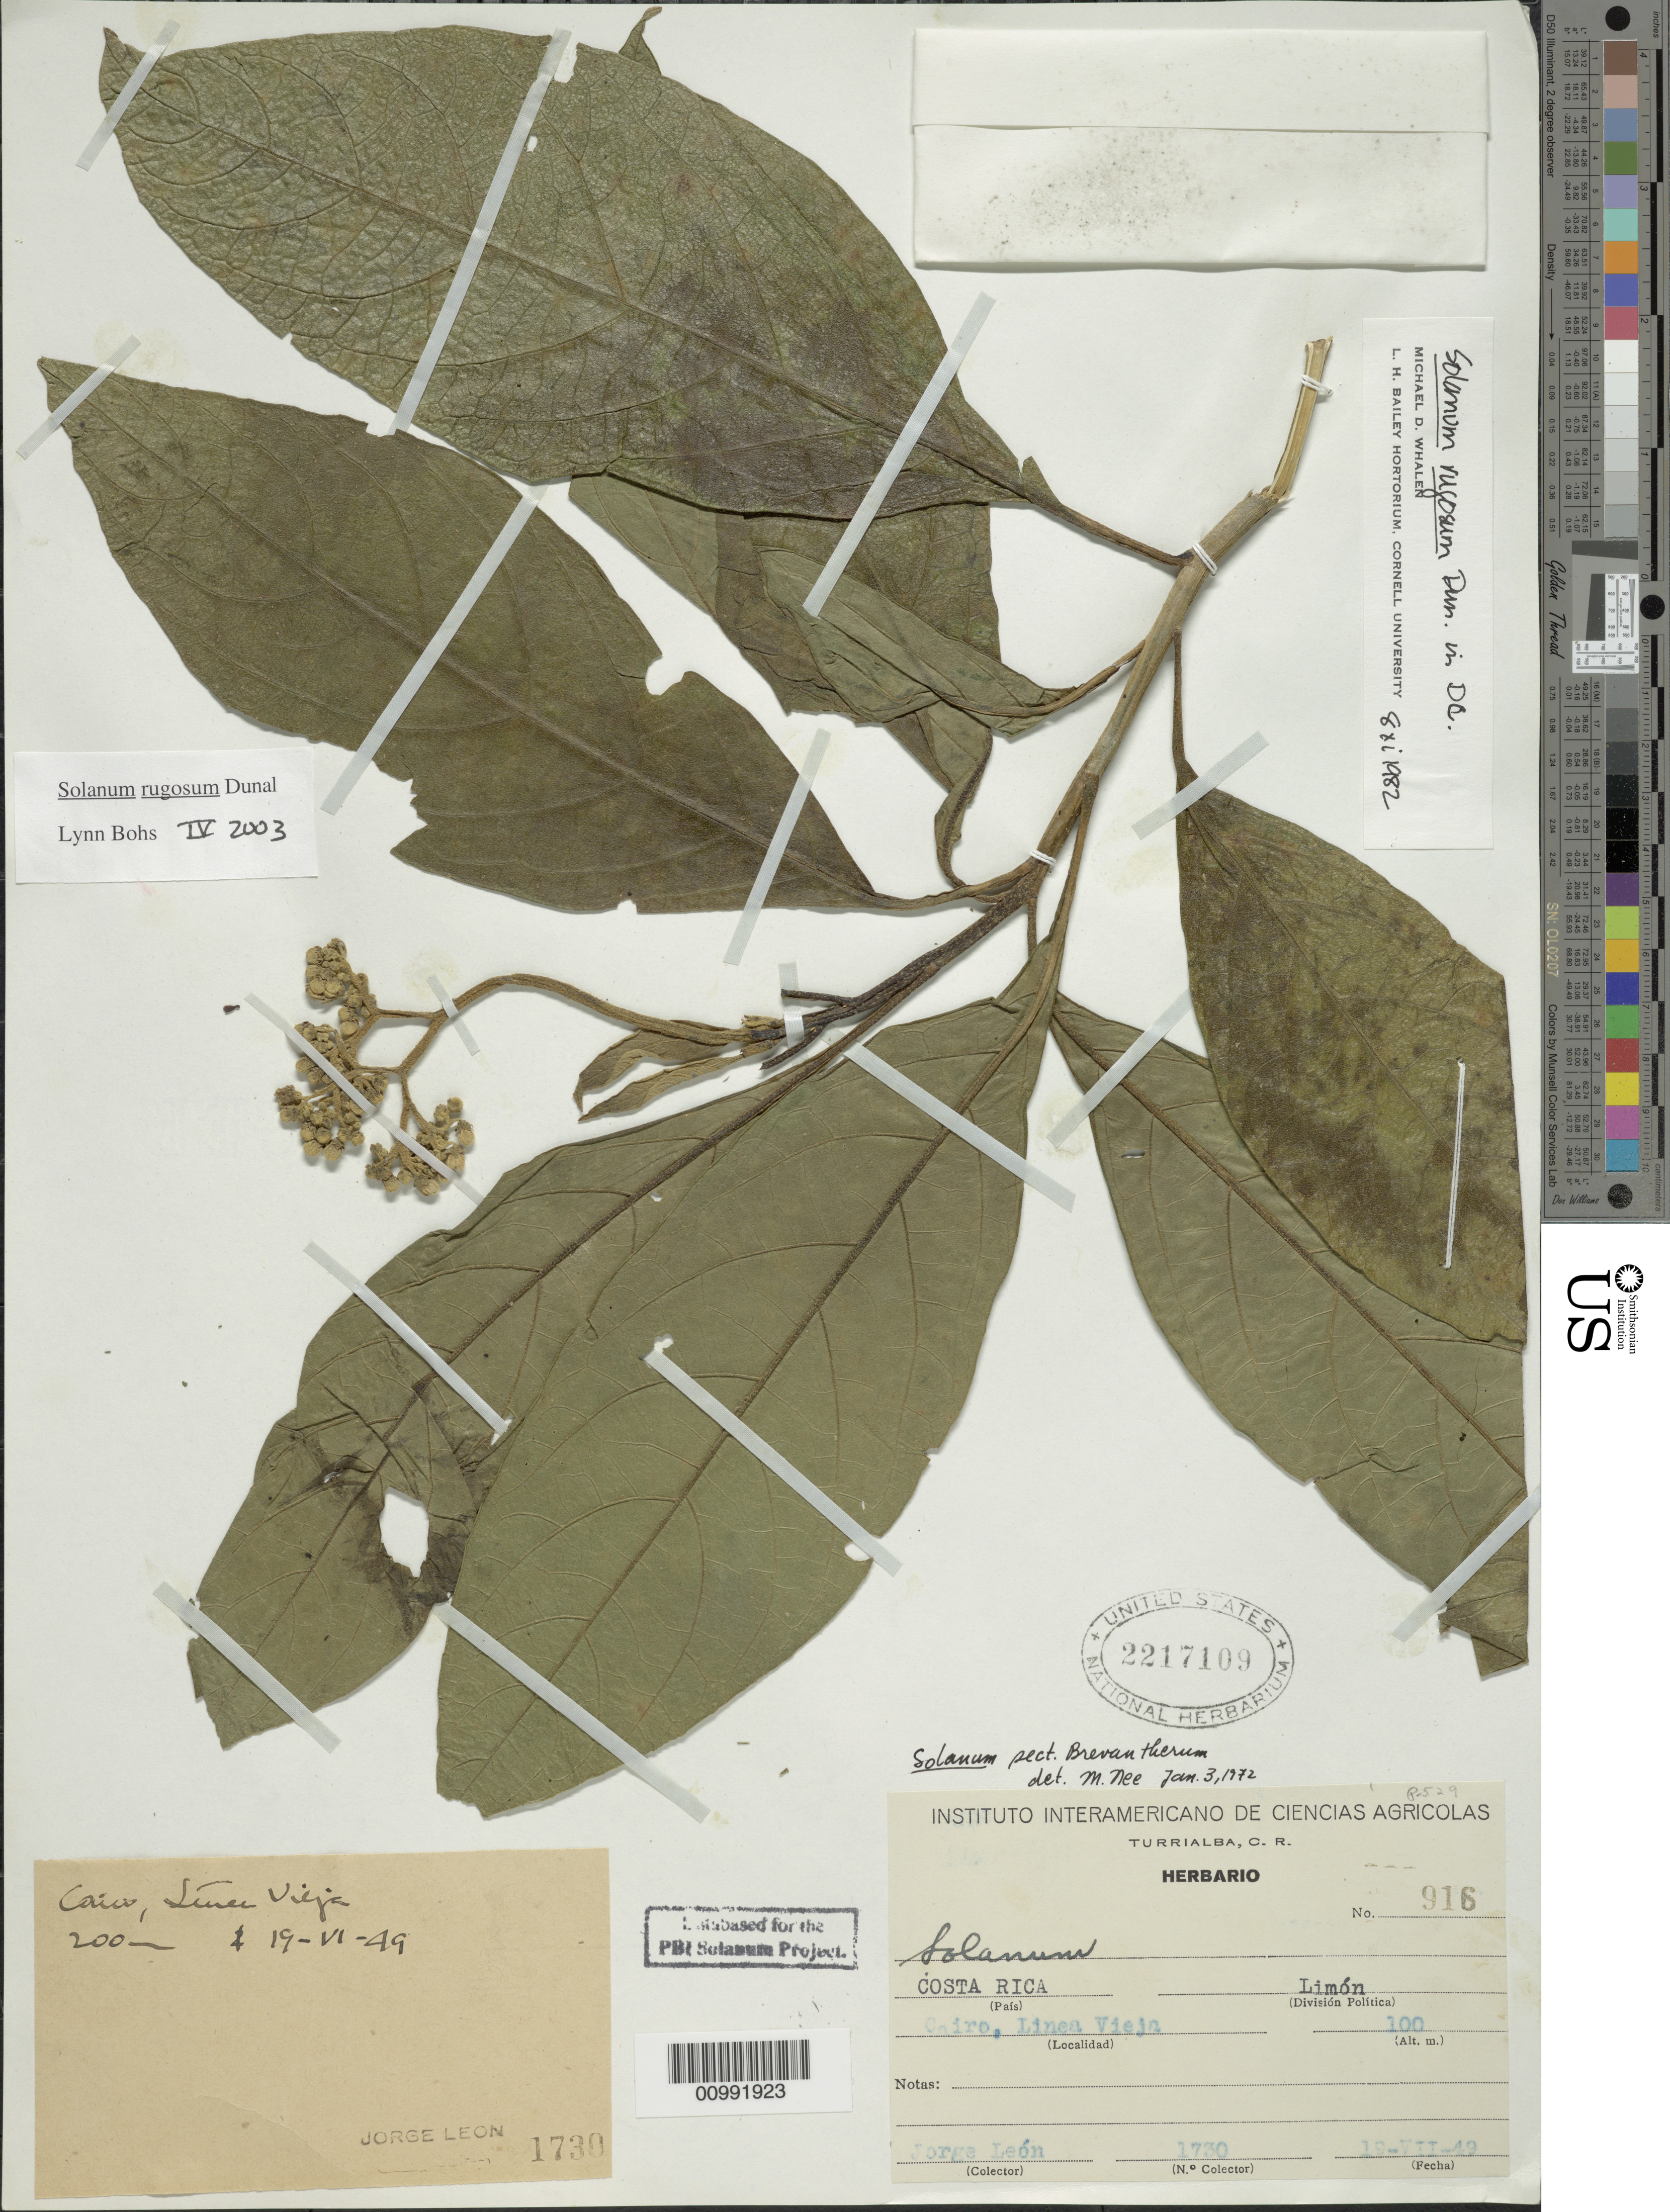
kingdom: Plantae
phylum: Tracheophyta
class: Magnoliopsida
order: Solanales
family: Solanaceae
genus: Solanum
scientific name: Solanum rugosum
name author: Dunal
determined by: Bohs, L. A.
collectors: J. León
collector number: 1730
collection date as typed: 19 Jul 1949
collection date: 1949-07-19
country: Costa Rica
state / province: Limón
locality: Cairo, Linea Vieja.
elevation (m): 100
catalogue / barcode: US 2217109